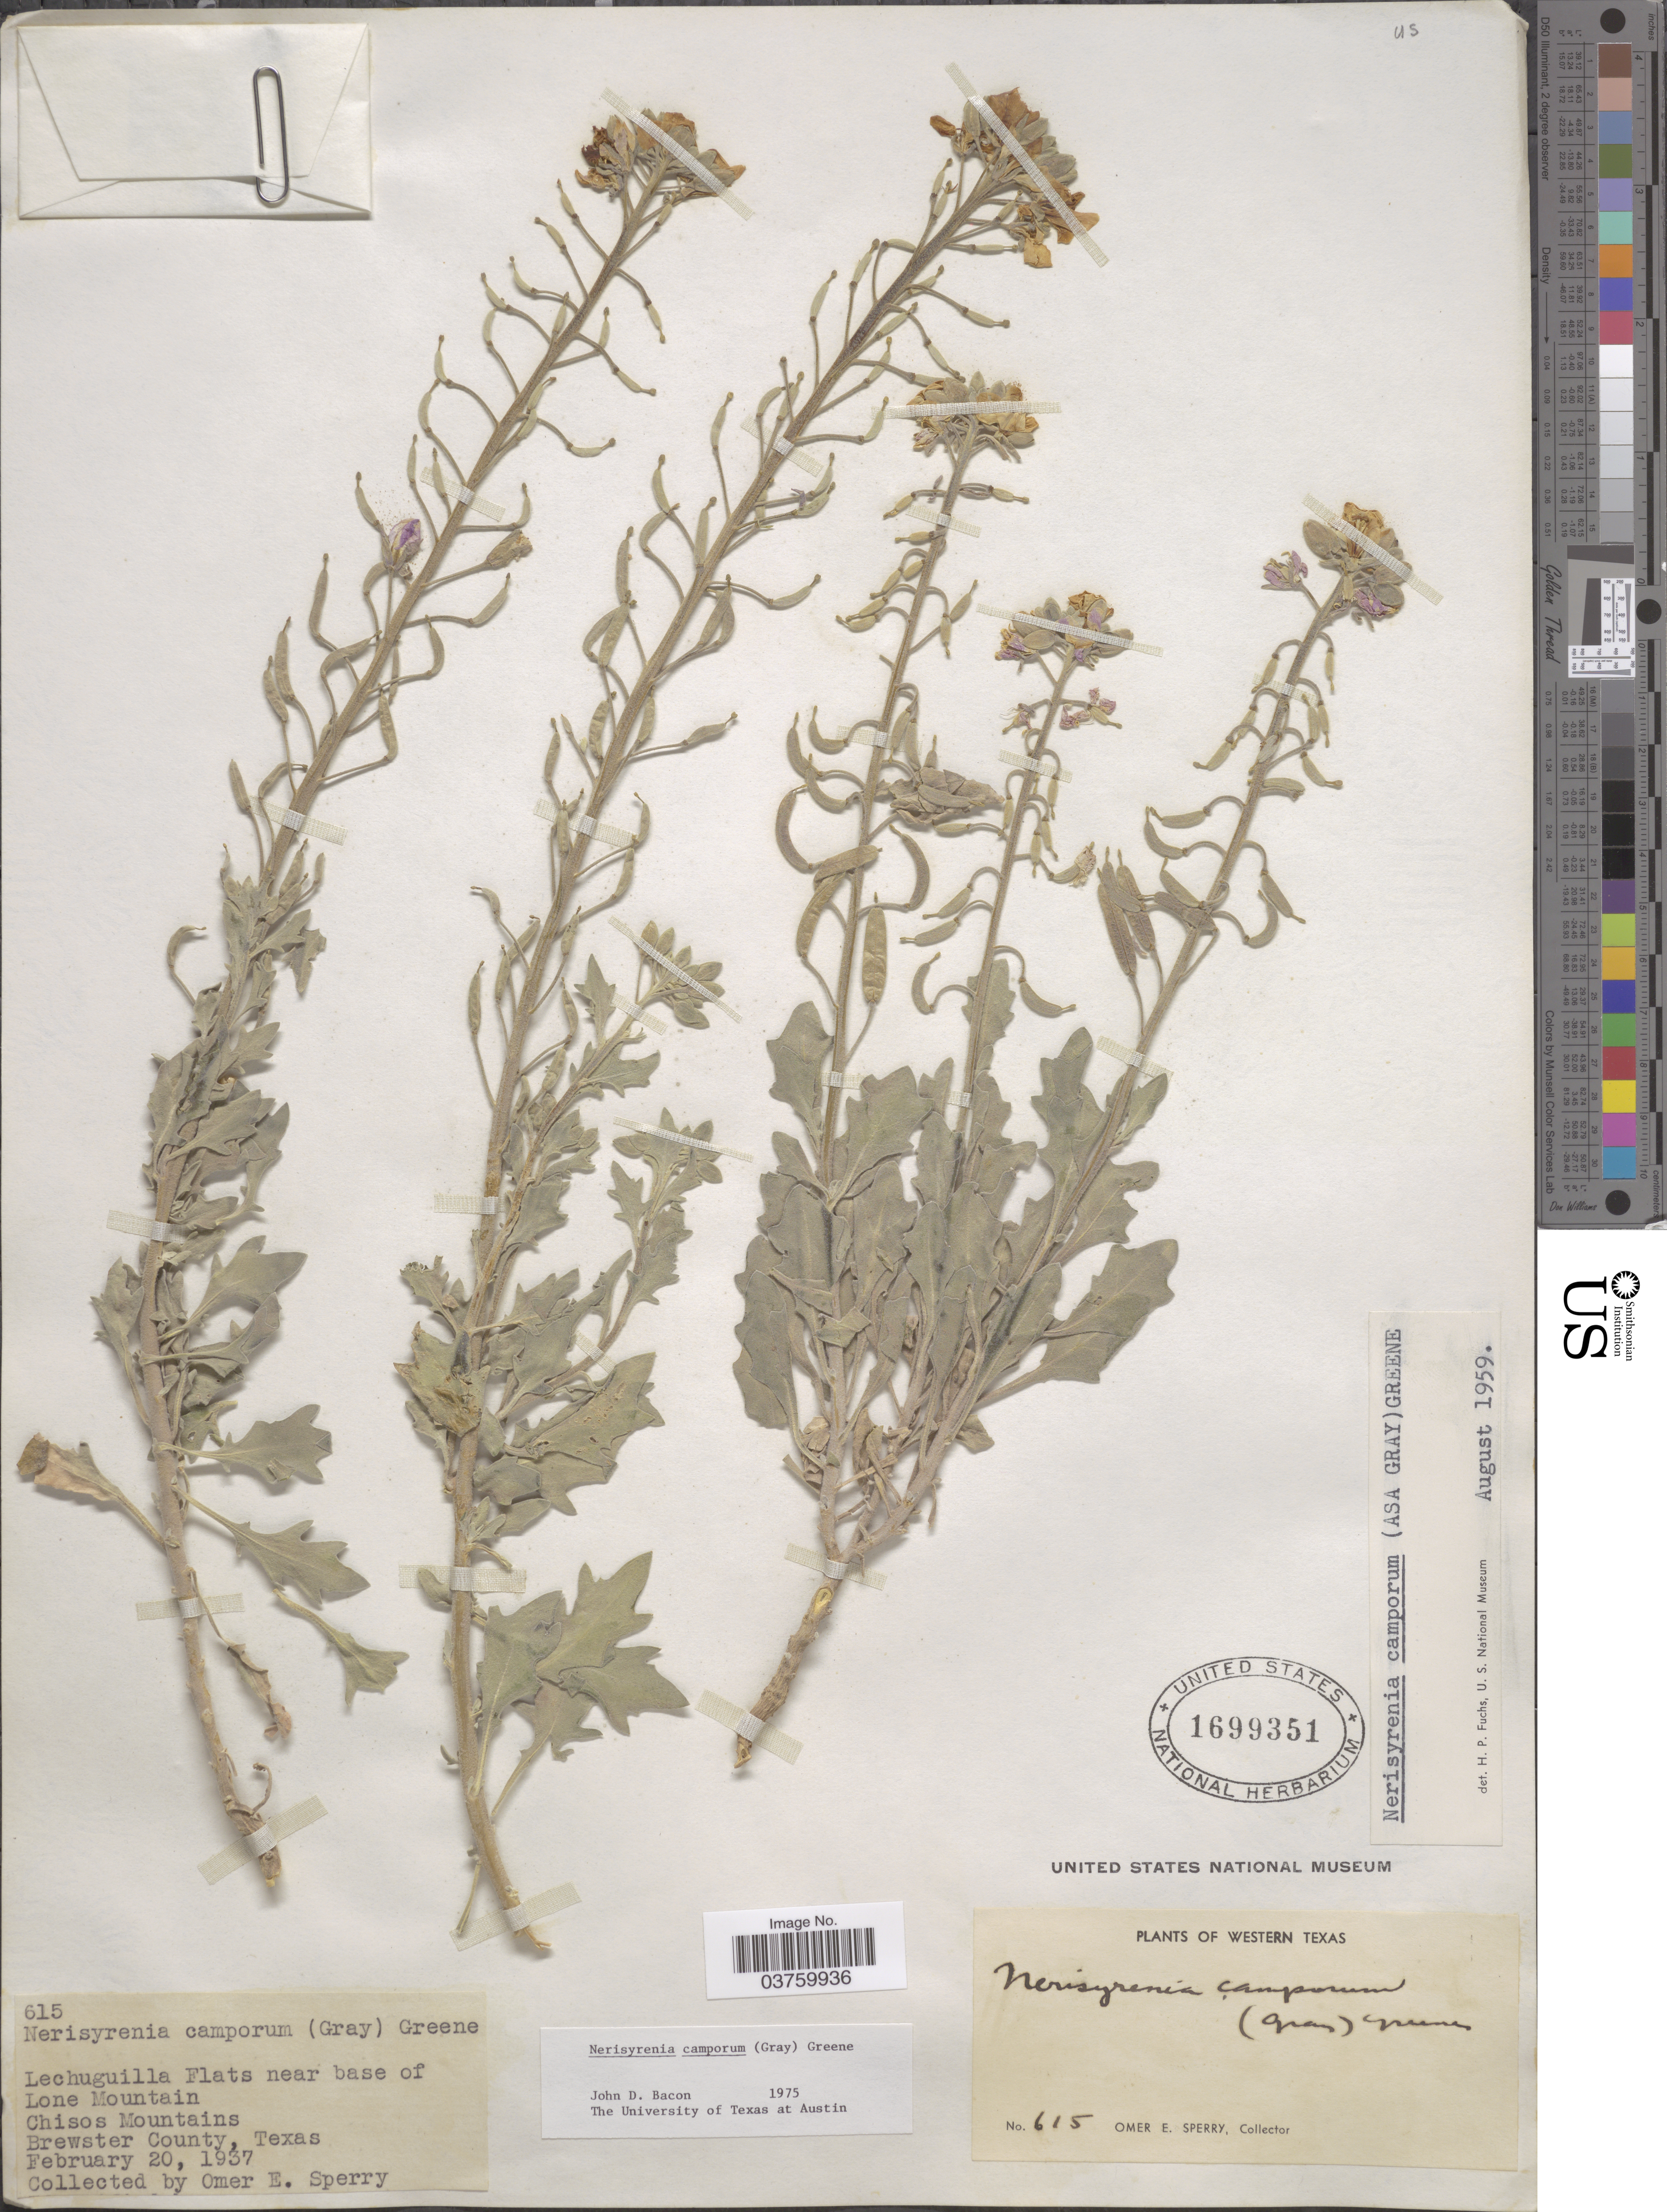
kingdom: Plantae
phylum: Tracheophyta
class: Magnoliopsida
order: Brassicales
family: Brassicaceae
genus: Nerisyrenia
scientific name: Nerisyrenia camporum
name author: (A. Gray) Greene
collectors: O. E. Sperry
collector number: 615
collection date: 1937-02-20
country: United States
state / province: Texas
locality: Western Texas. Lechuguilla Flats near base of Lone Mountain. Chisos Mountains. Brewster County.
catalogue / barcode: US 1699351